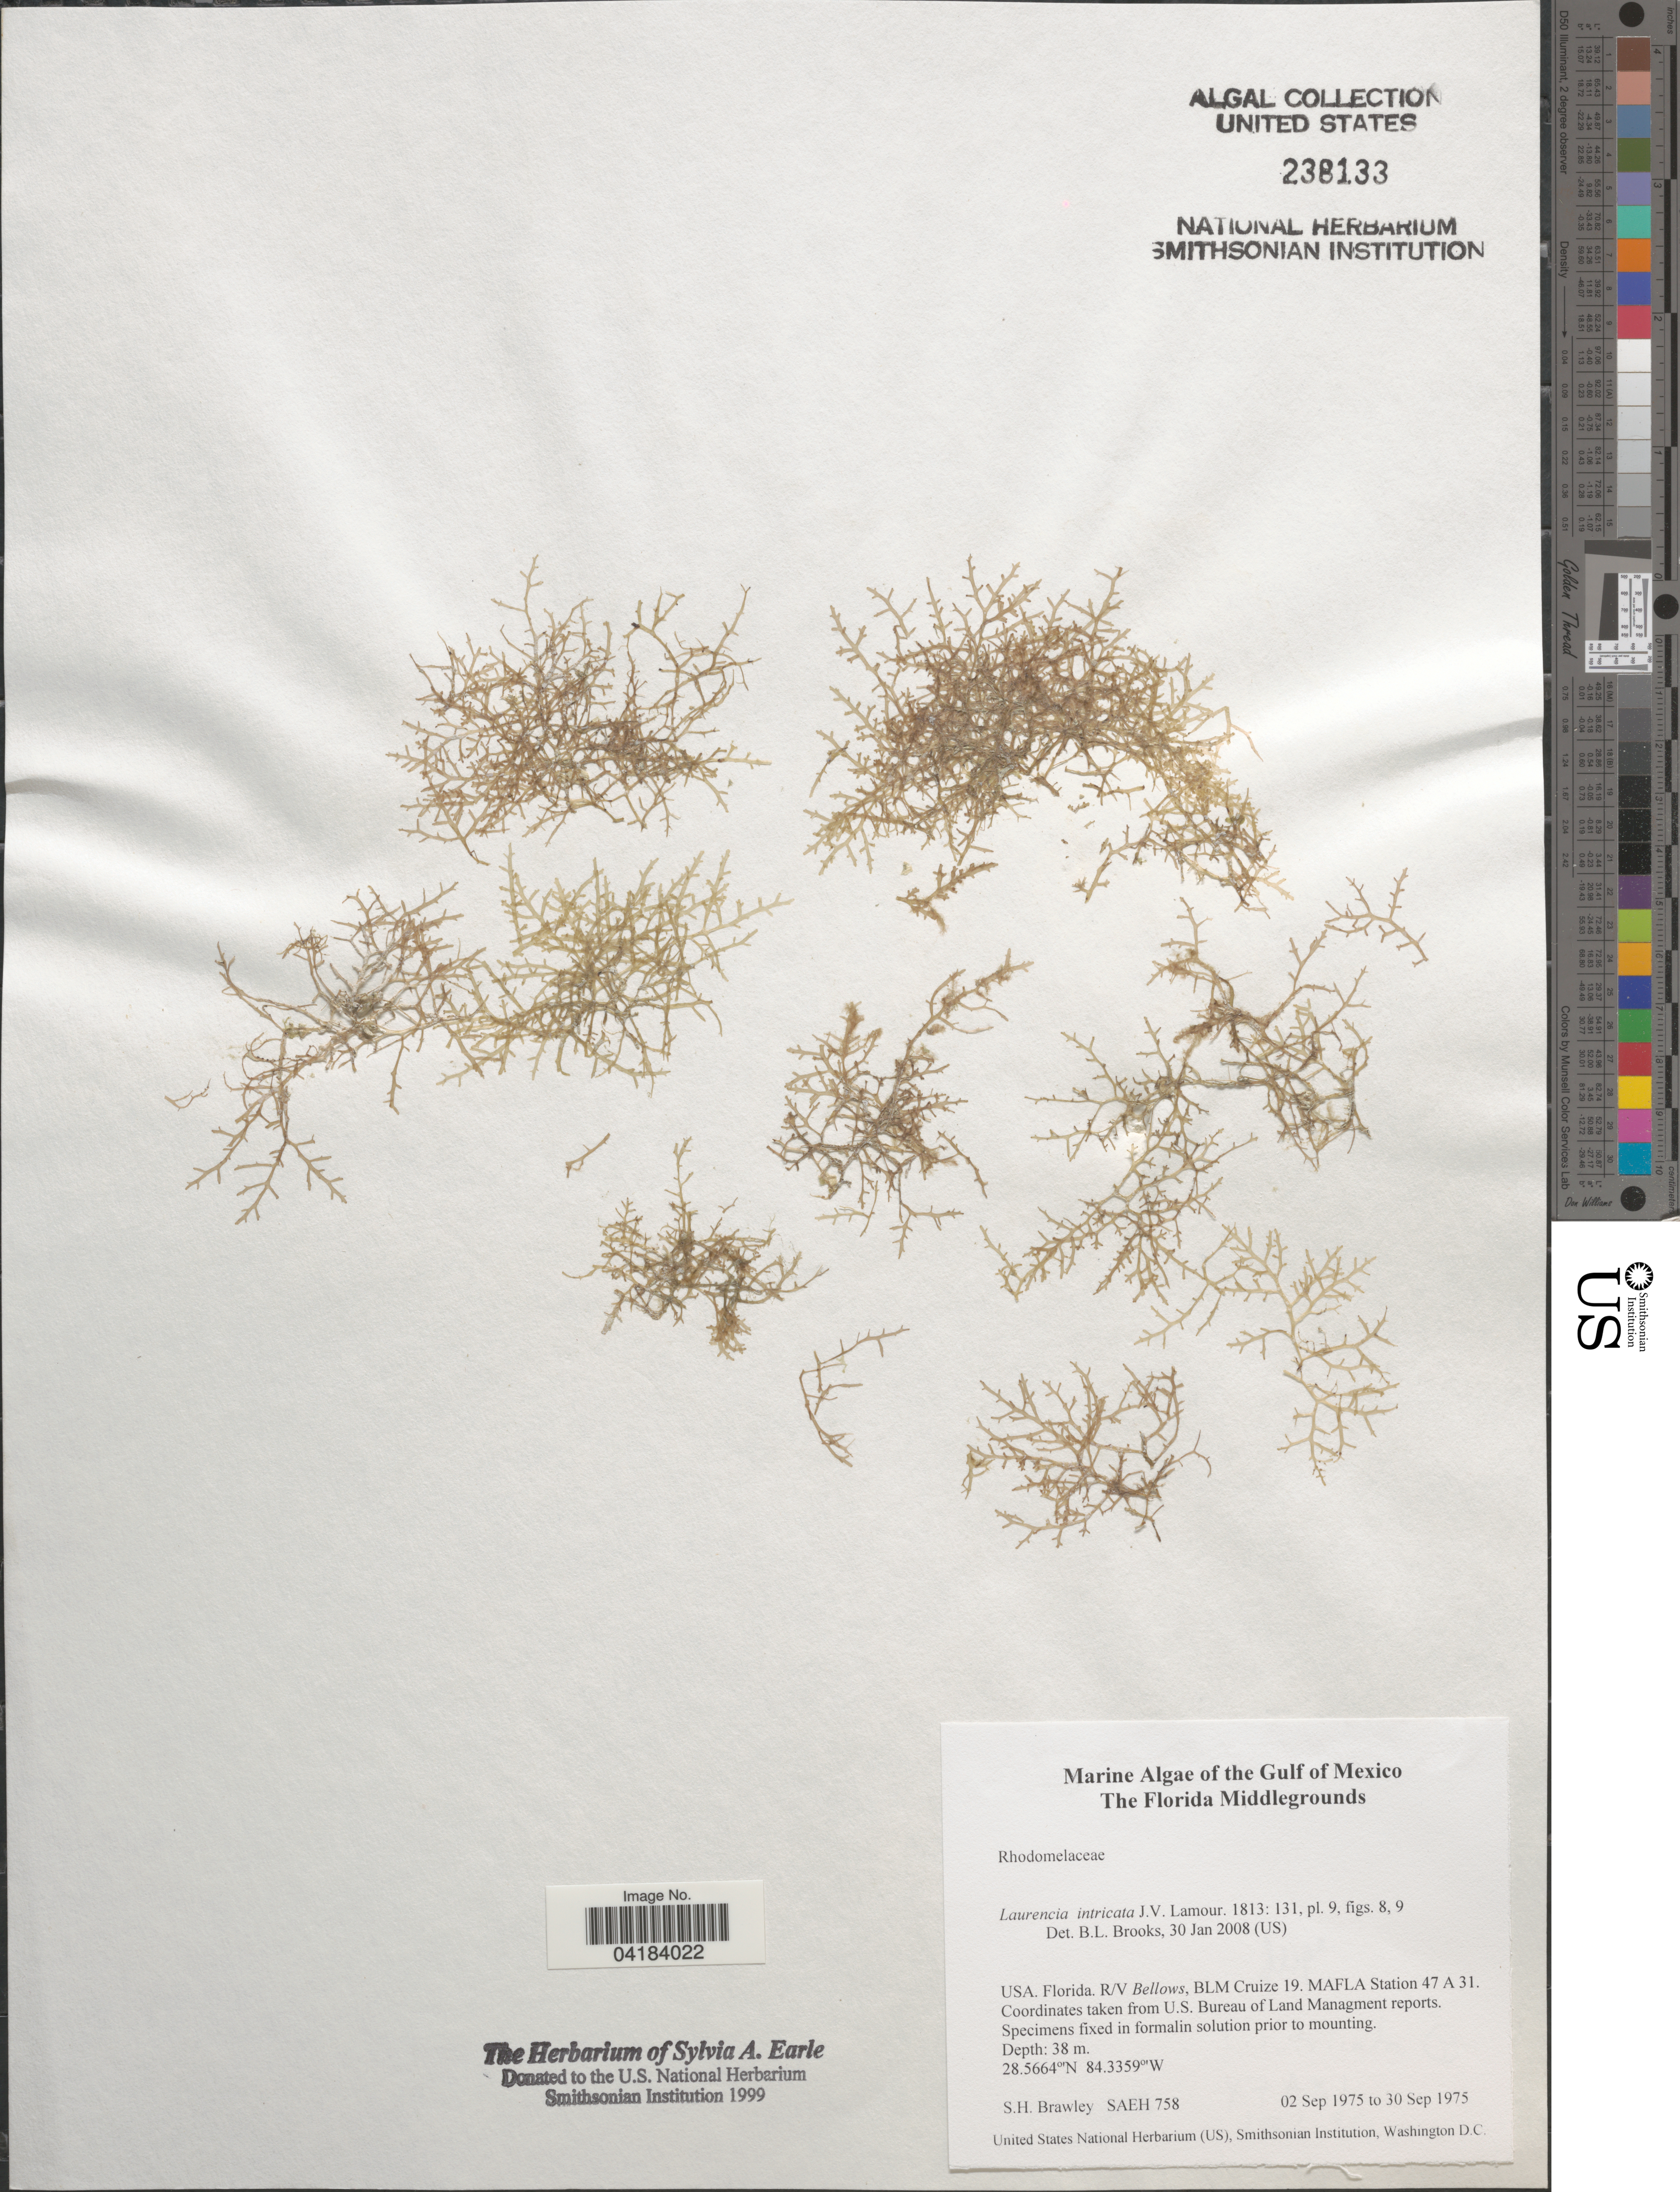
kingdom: Plantae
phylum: Rhodophyta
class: Florideophyceae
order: Ceramiales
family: Rhodomelaceae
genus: Laurencia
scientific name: Laurencia intricata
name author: J.V.Lamouroux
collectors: S. Brawley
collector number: SAEH758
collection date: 1975-09-02/1975-09-30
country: United States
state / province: Florida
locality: The Gulf of Mexico. The Florida Middlegrounds. R/V Bellows, BLM Cruize 19. MAFLA Station 47 A 31.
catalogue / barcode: US 238133